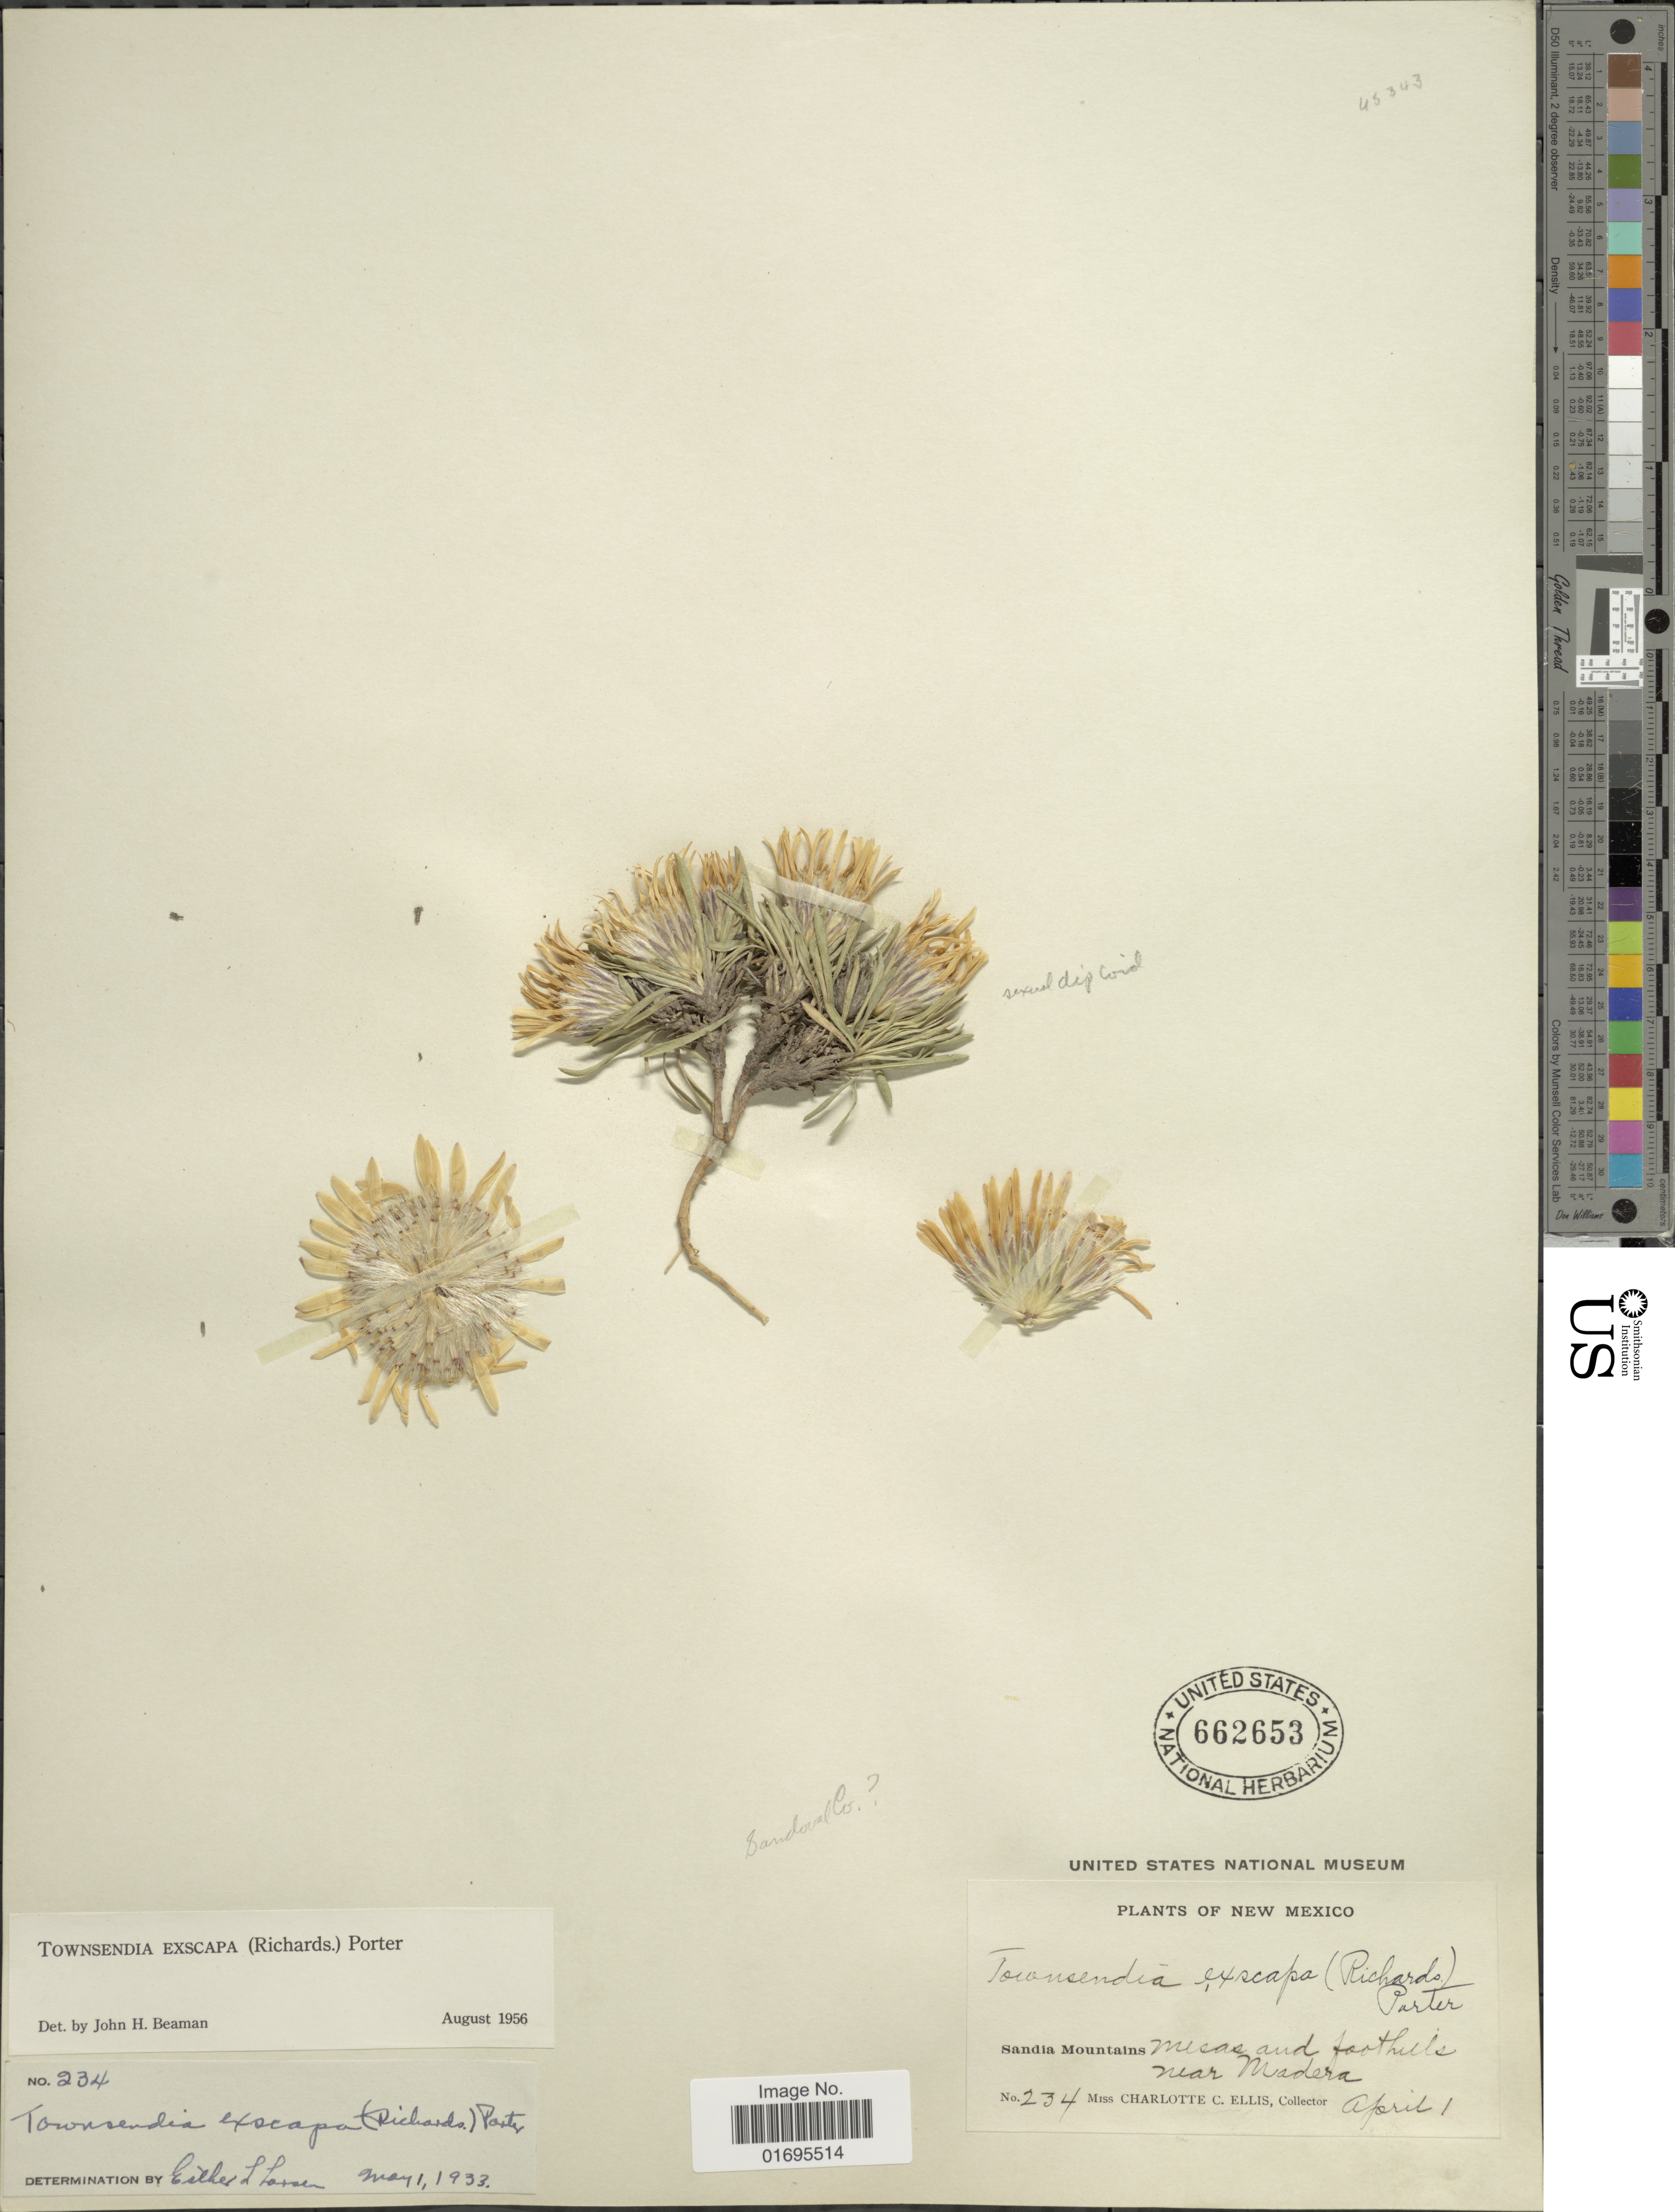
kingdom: Plantae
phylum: Tracheophyta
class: Magnoliopsida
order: Asterales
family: Asteraceae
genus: Townsendia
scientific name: Townsendia exscapa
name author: (Richardson) Porter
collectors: C. C. Ellis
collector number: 234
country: United States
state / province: New Mexico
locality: Sandia Mountains, Mesas and foothills near Madera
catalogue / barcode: US 662653